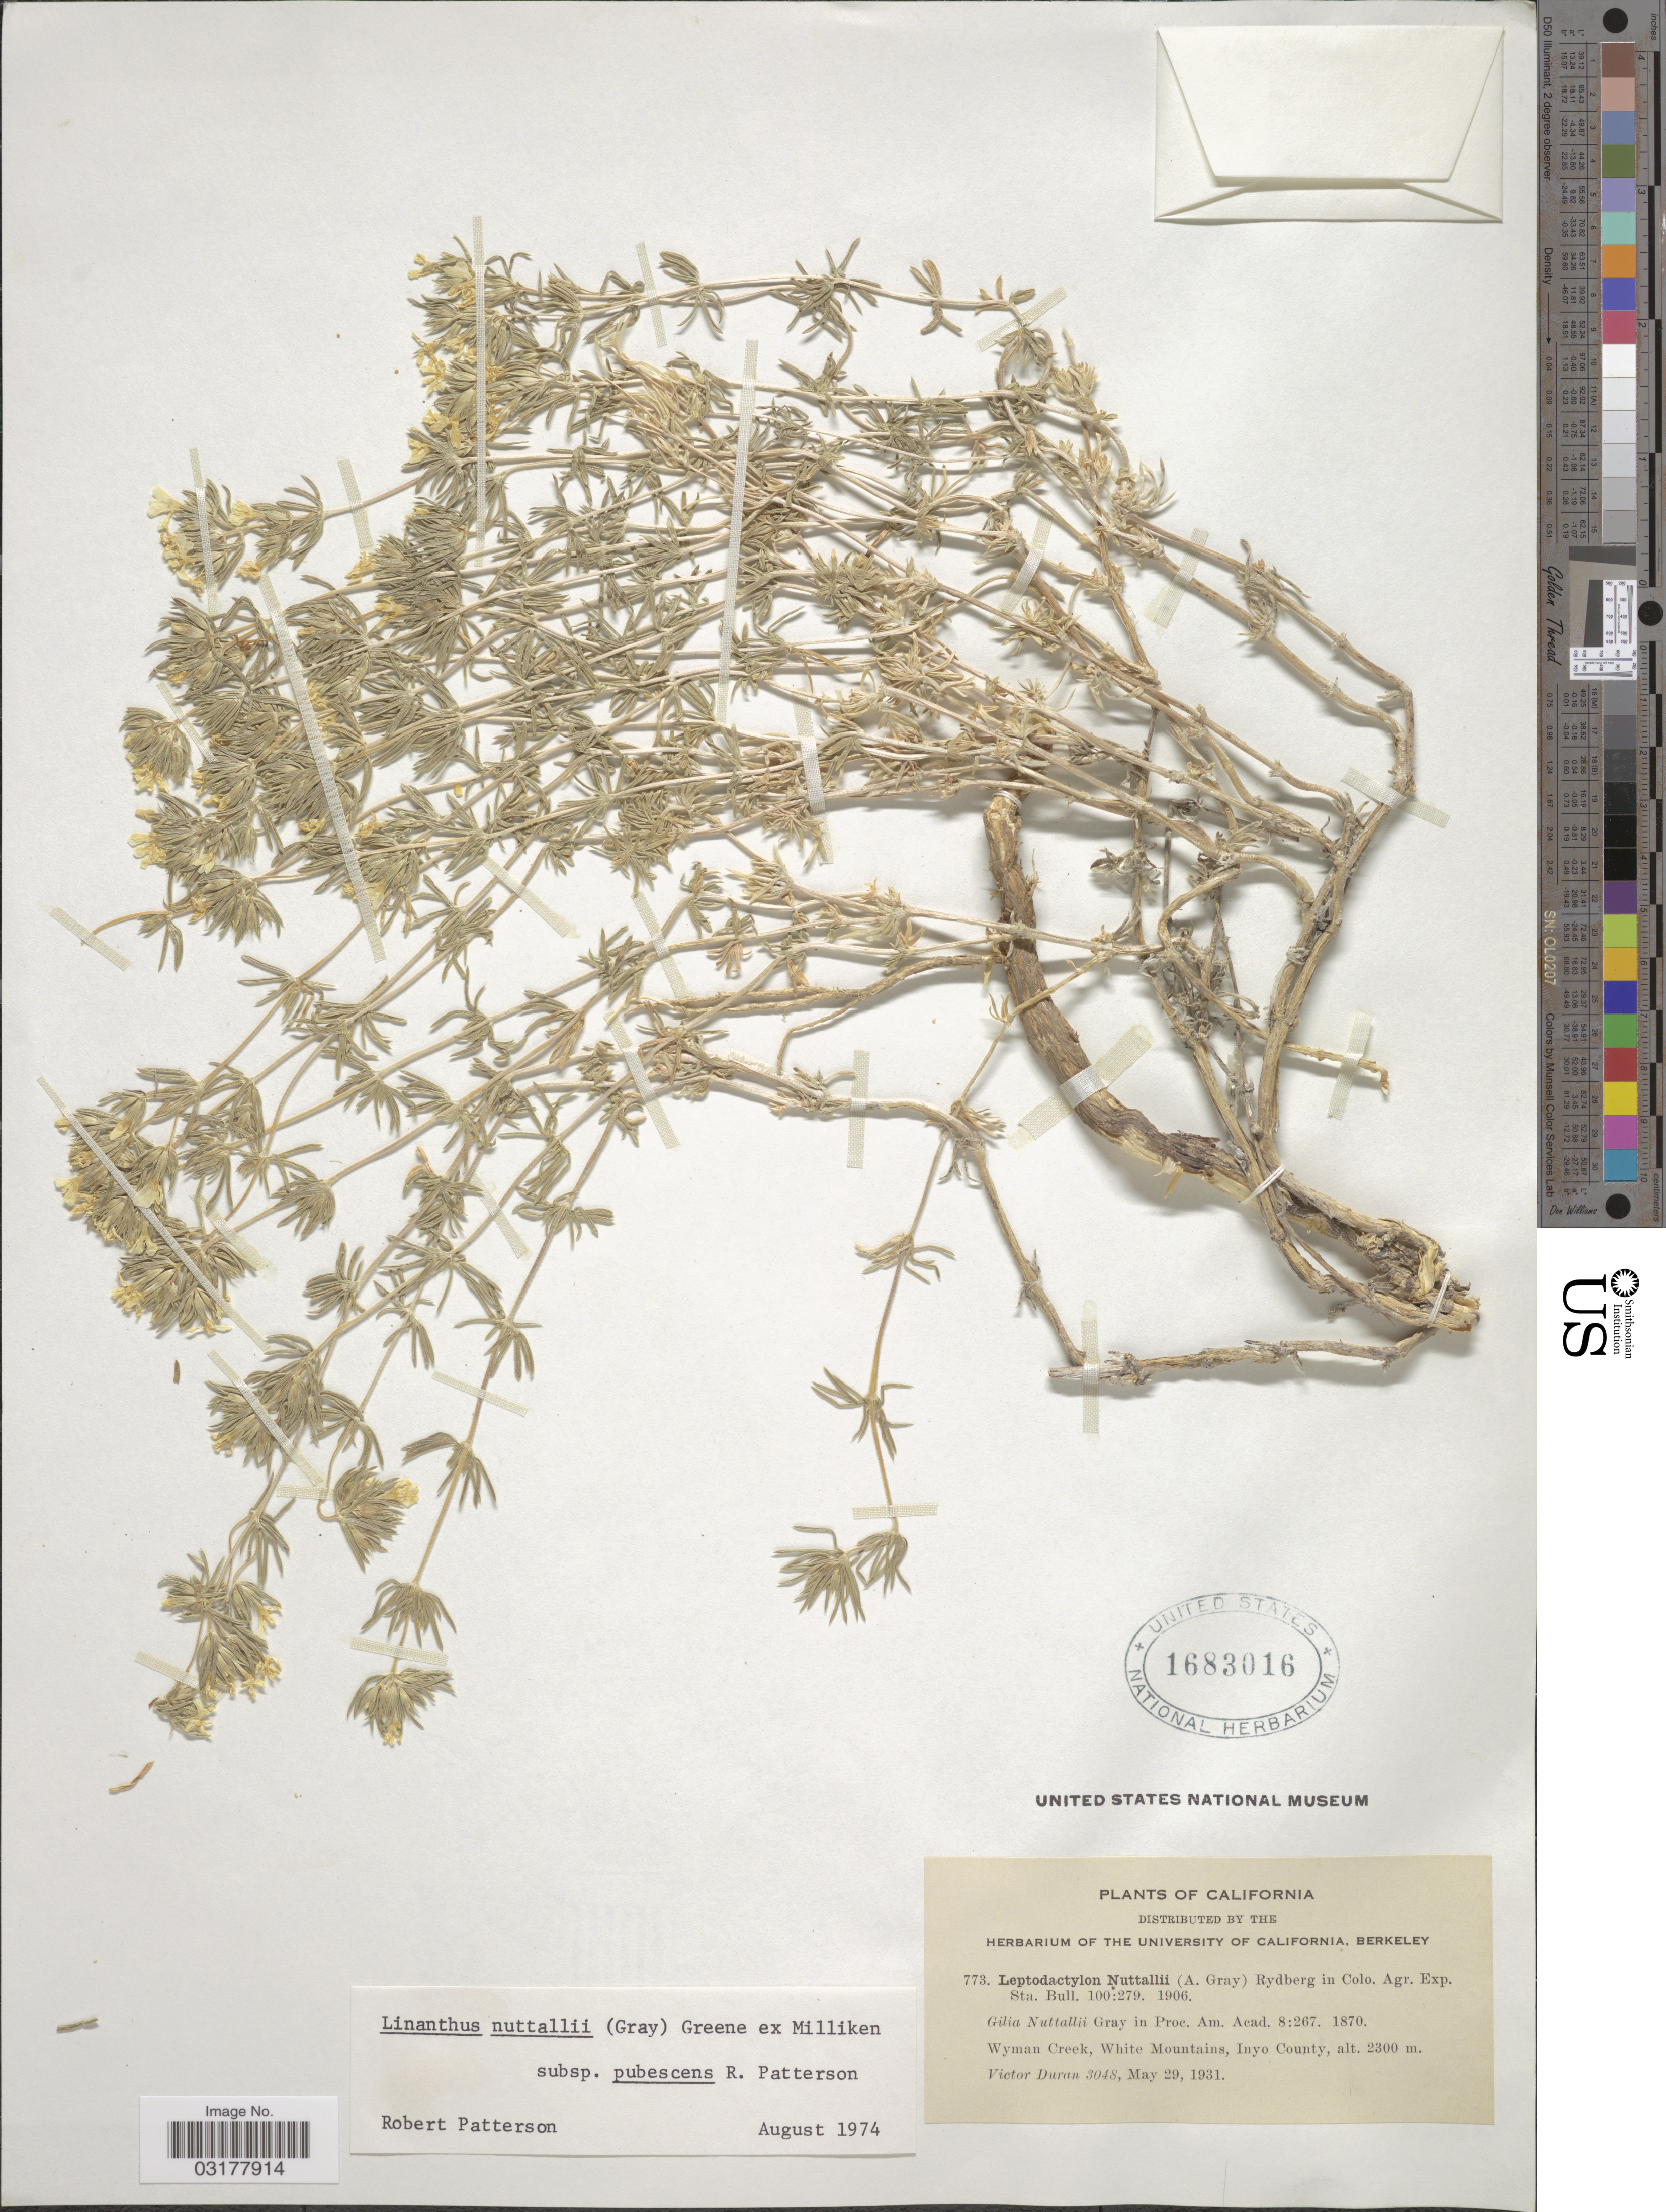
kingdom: Plantae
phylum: Tracheophyta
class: Magnoliopsida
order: Ericales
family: Polemoniaceae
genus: Leptosiphon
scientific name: Leptosiphon nuttallii subsp. pubescens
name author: (R. Patt.) J.M. Porter & L.A. Johnson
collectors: V. Duran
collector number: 3048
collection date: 1931-05-29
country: United States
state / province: California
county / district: Inyo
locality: Wyman Creek, White Mountains, Inyo County.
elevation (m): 2300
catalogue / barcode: US 1683016